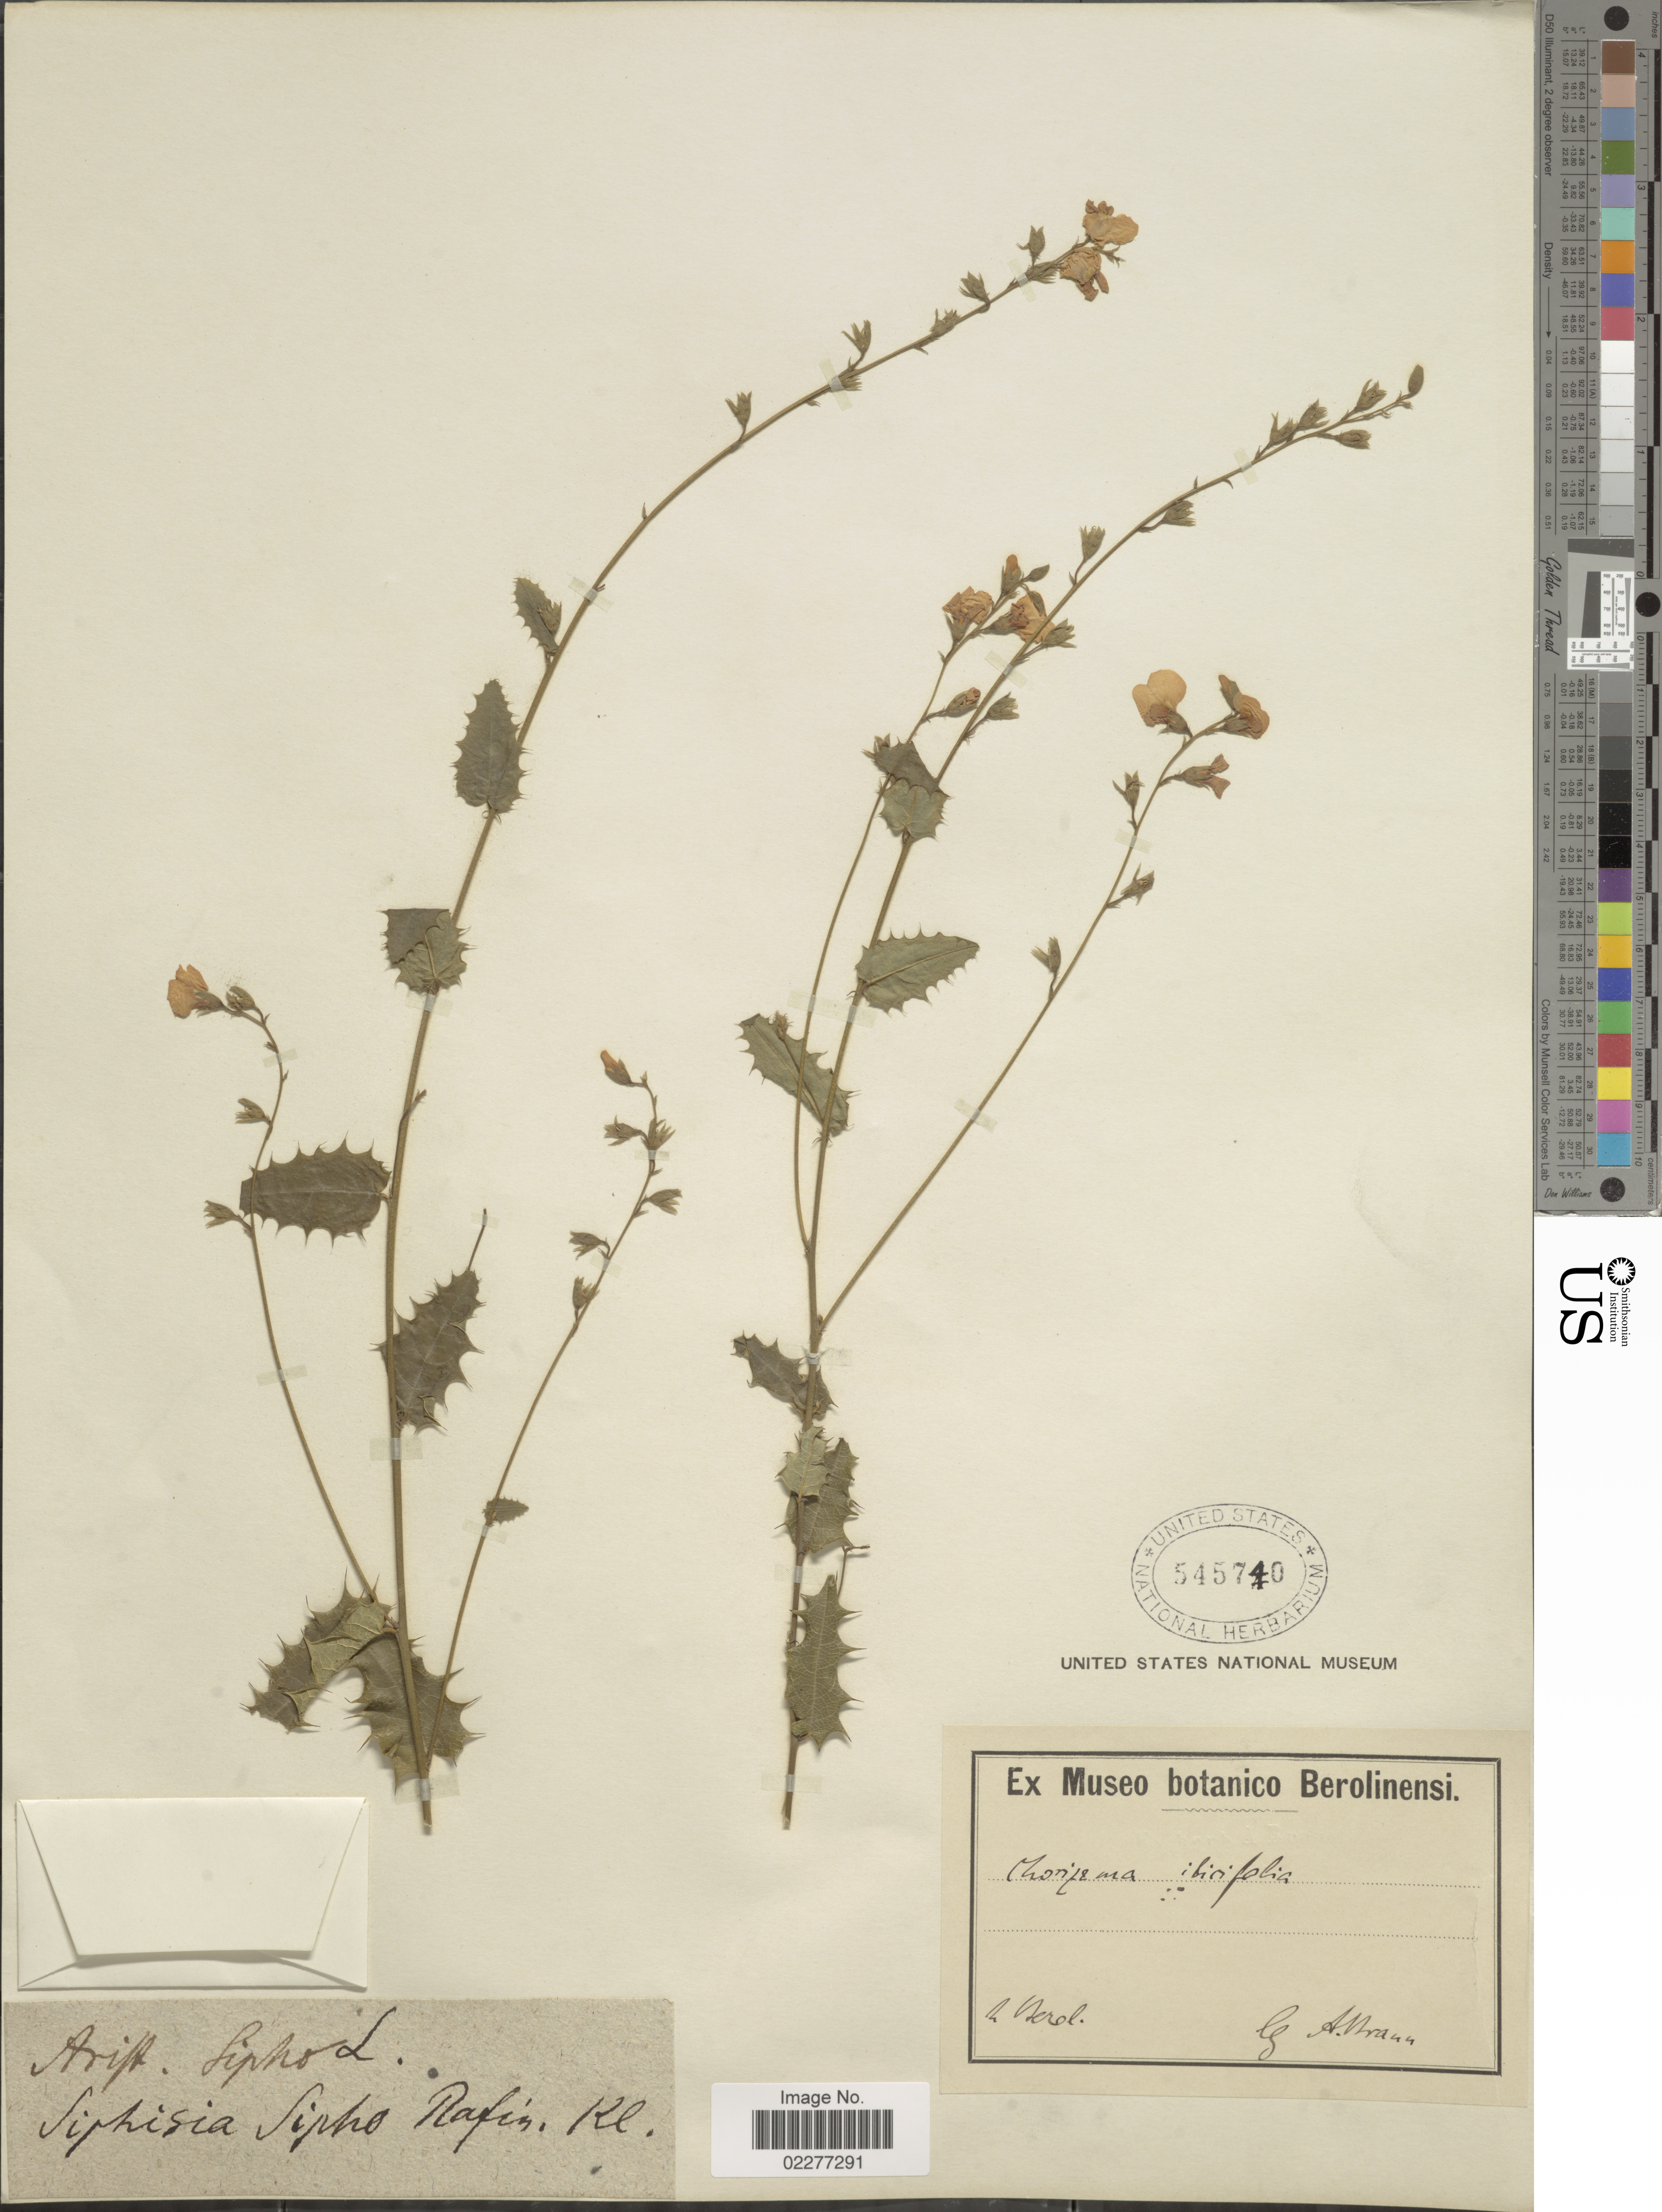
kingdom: Plantae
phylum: Tracheophyta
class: Magnoliopsida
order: Fabales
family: Fabaceae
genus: Chorizema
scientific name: Chorizema ilicifolium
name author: Labill.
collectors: A. Mann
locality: h. Berol [interpreted]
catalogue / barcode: US 545710